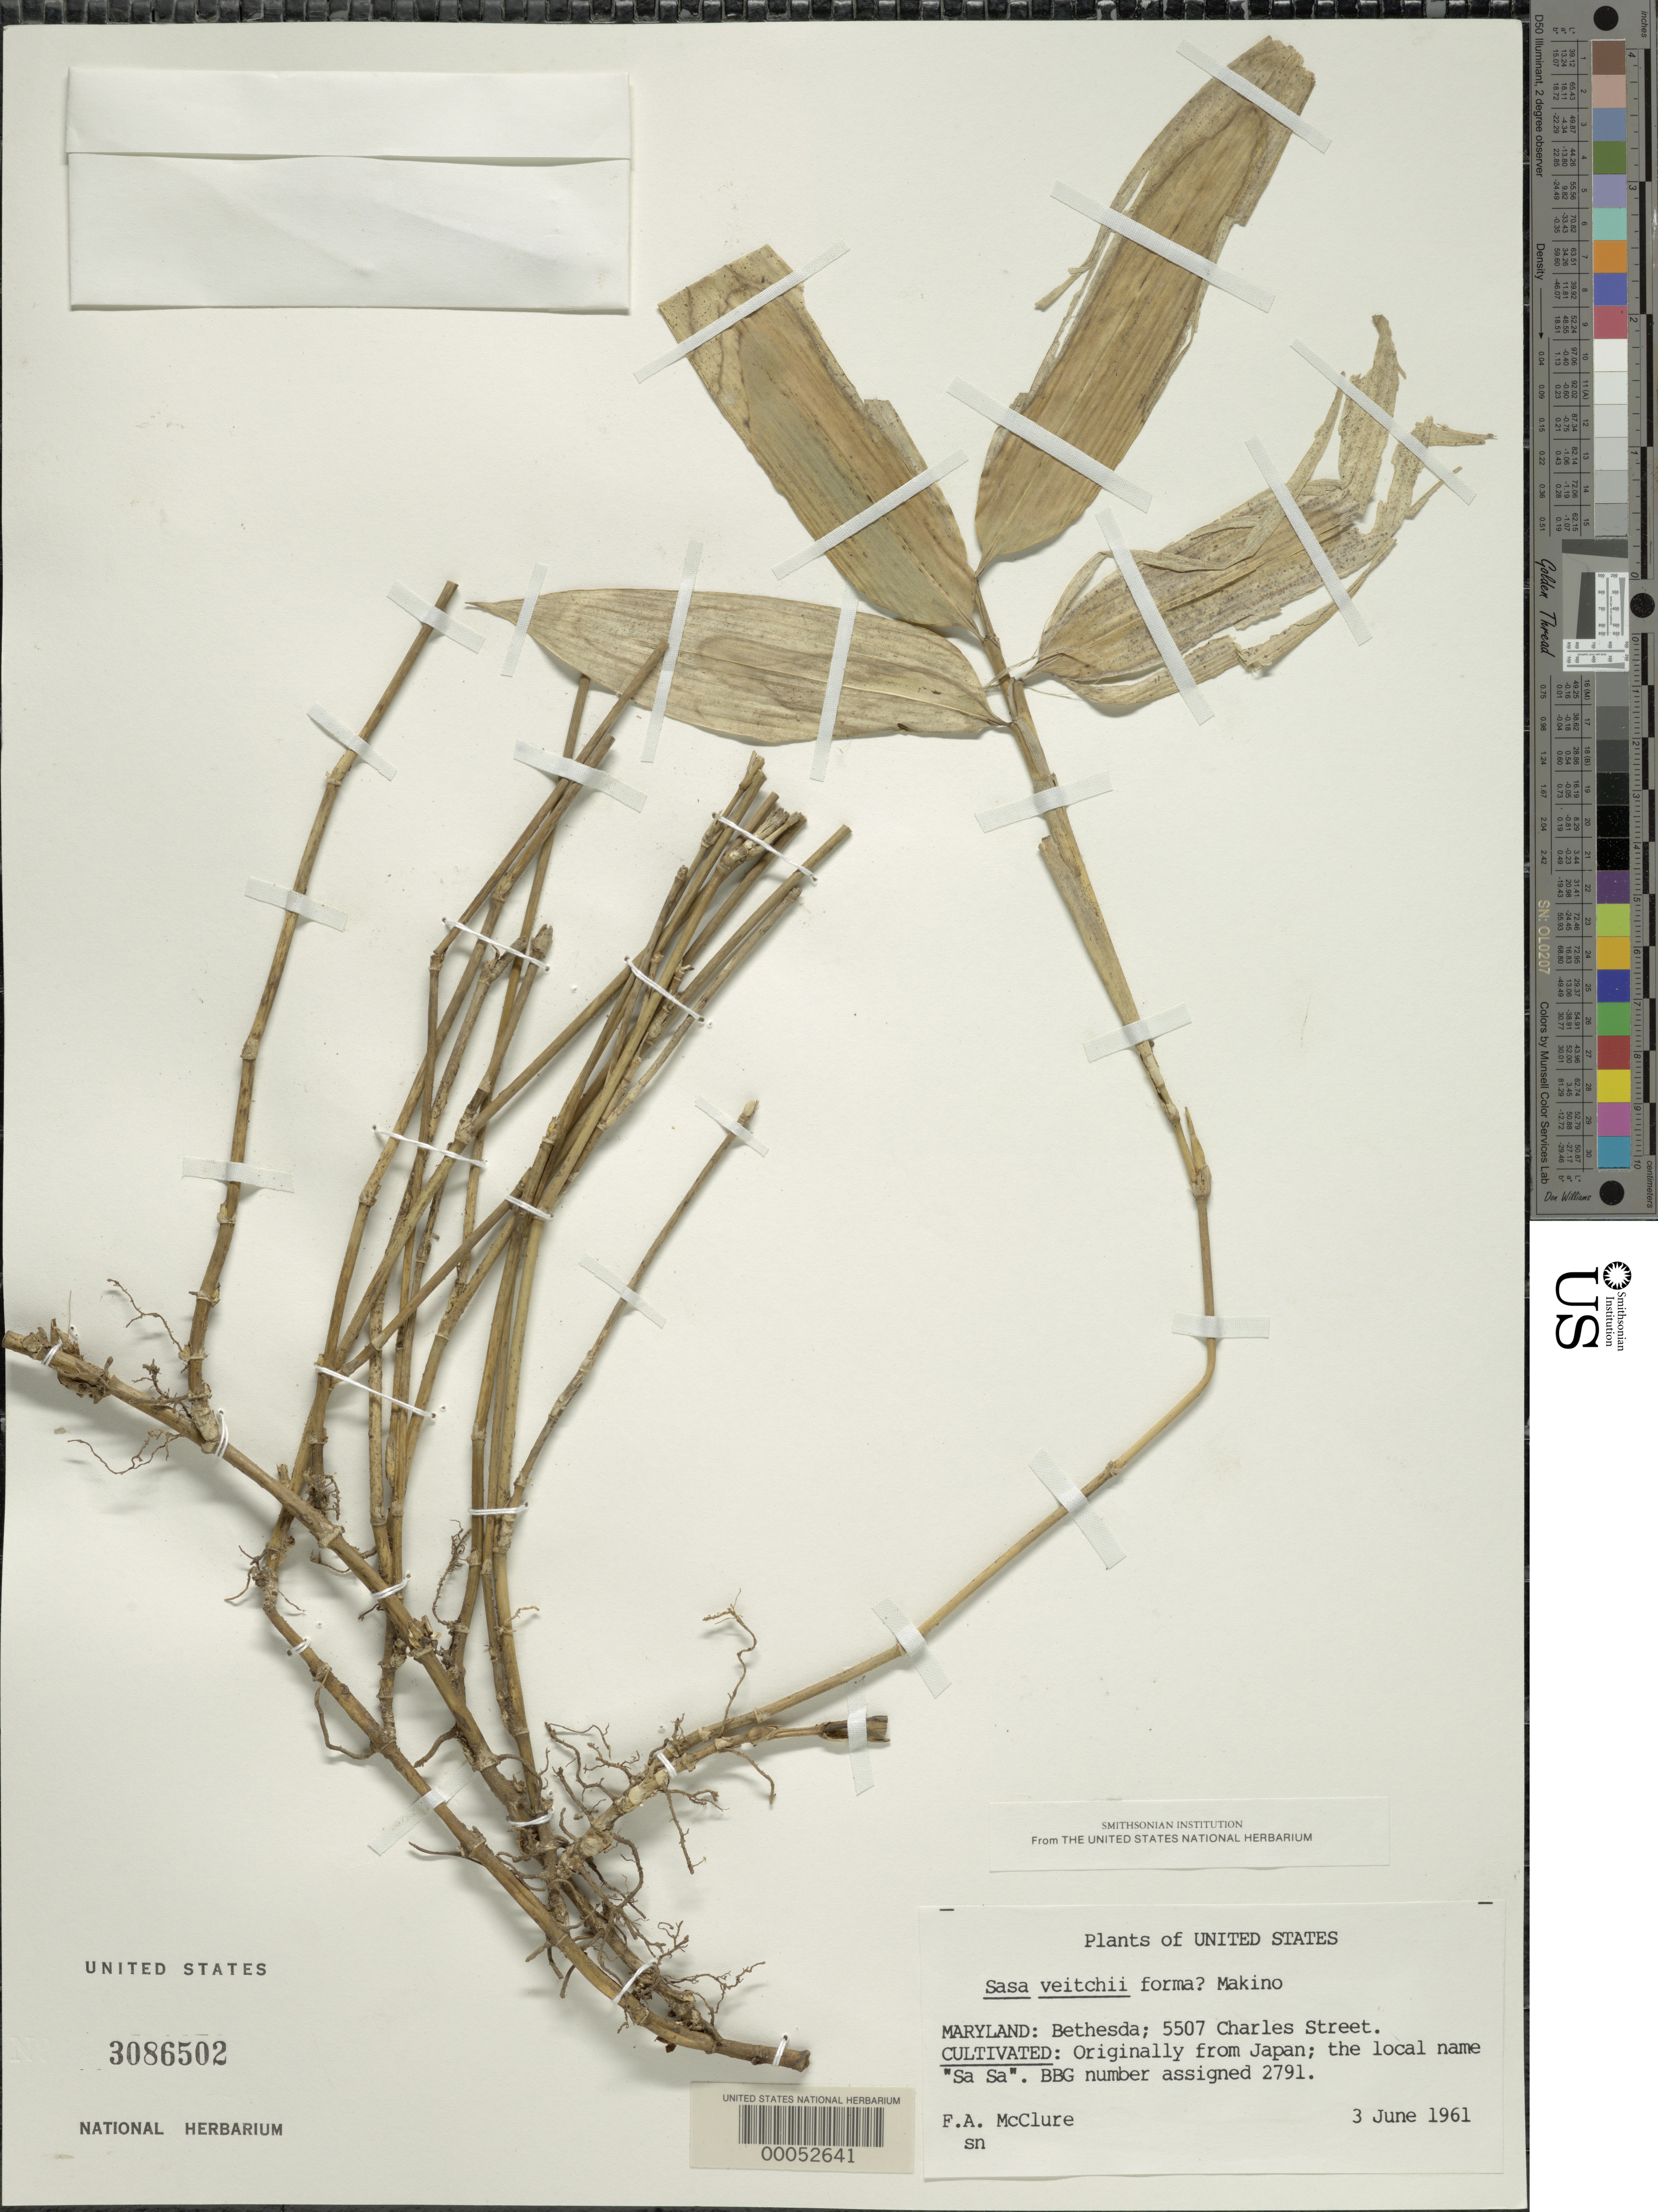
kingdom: Plantae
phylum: Tracheophyta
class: Liliopsida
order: Poales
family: Poaceae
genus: Sasa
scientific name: Sasa veitchii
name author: (Carrière) Rehder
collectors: F. A. McClure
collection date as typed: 03 Jun 1961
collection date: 1961-06-03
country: United States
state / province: Maryland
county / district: Montgomery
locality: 5507 Charles Street, Bethesda (McClure's garden)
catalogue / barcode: US 3086502